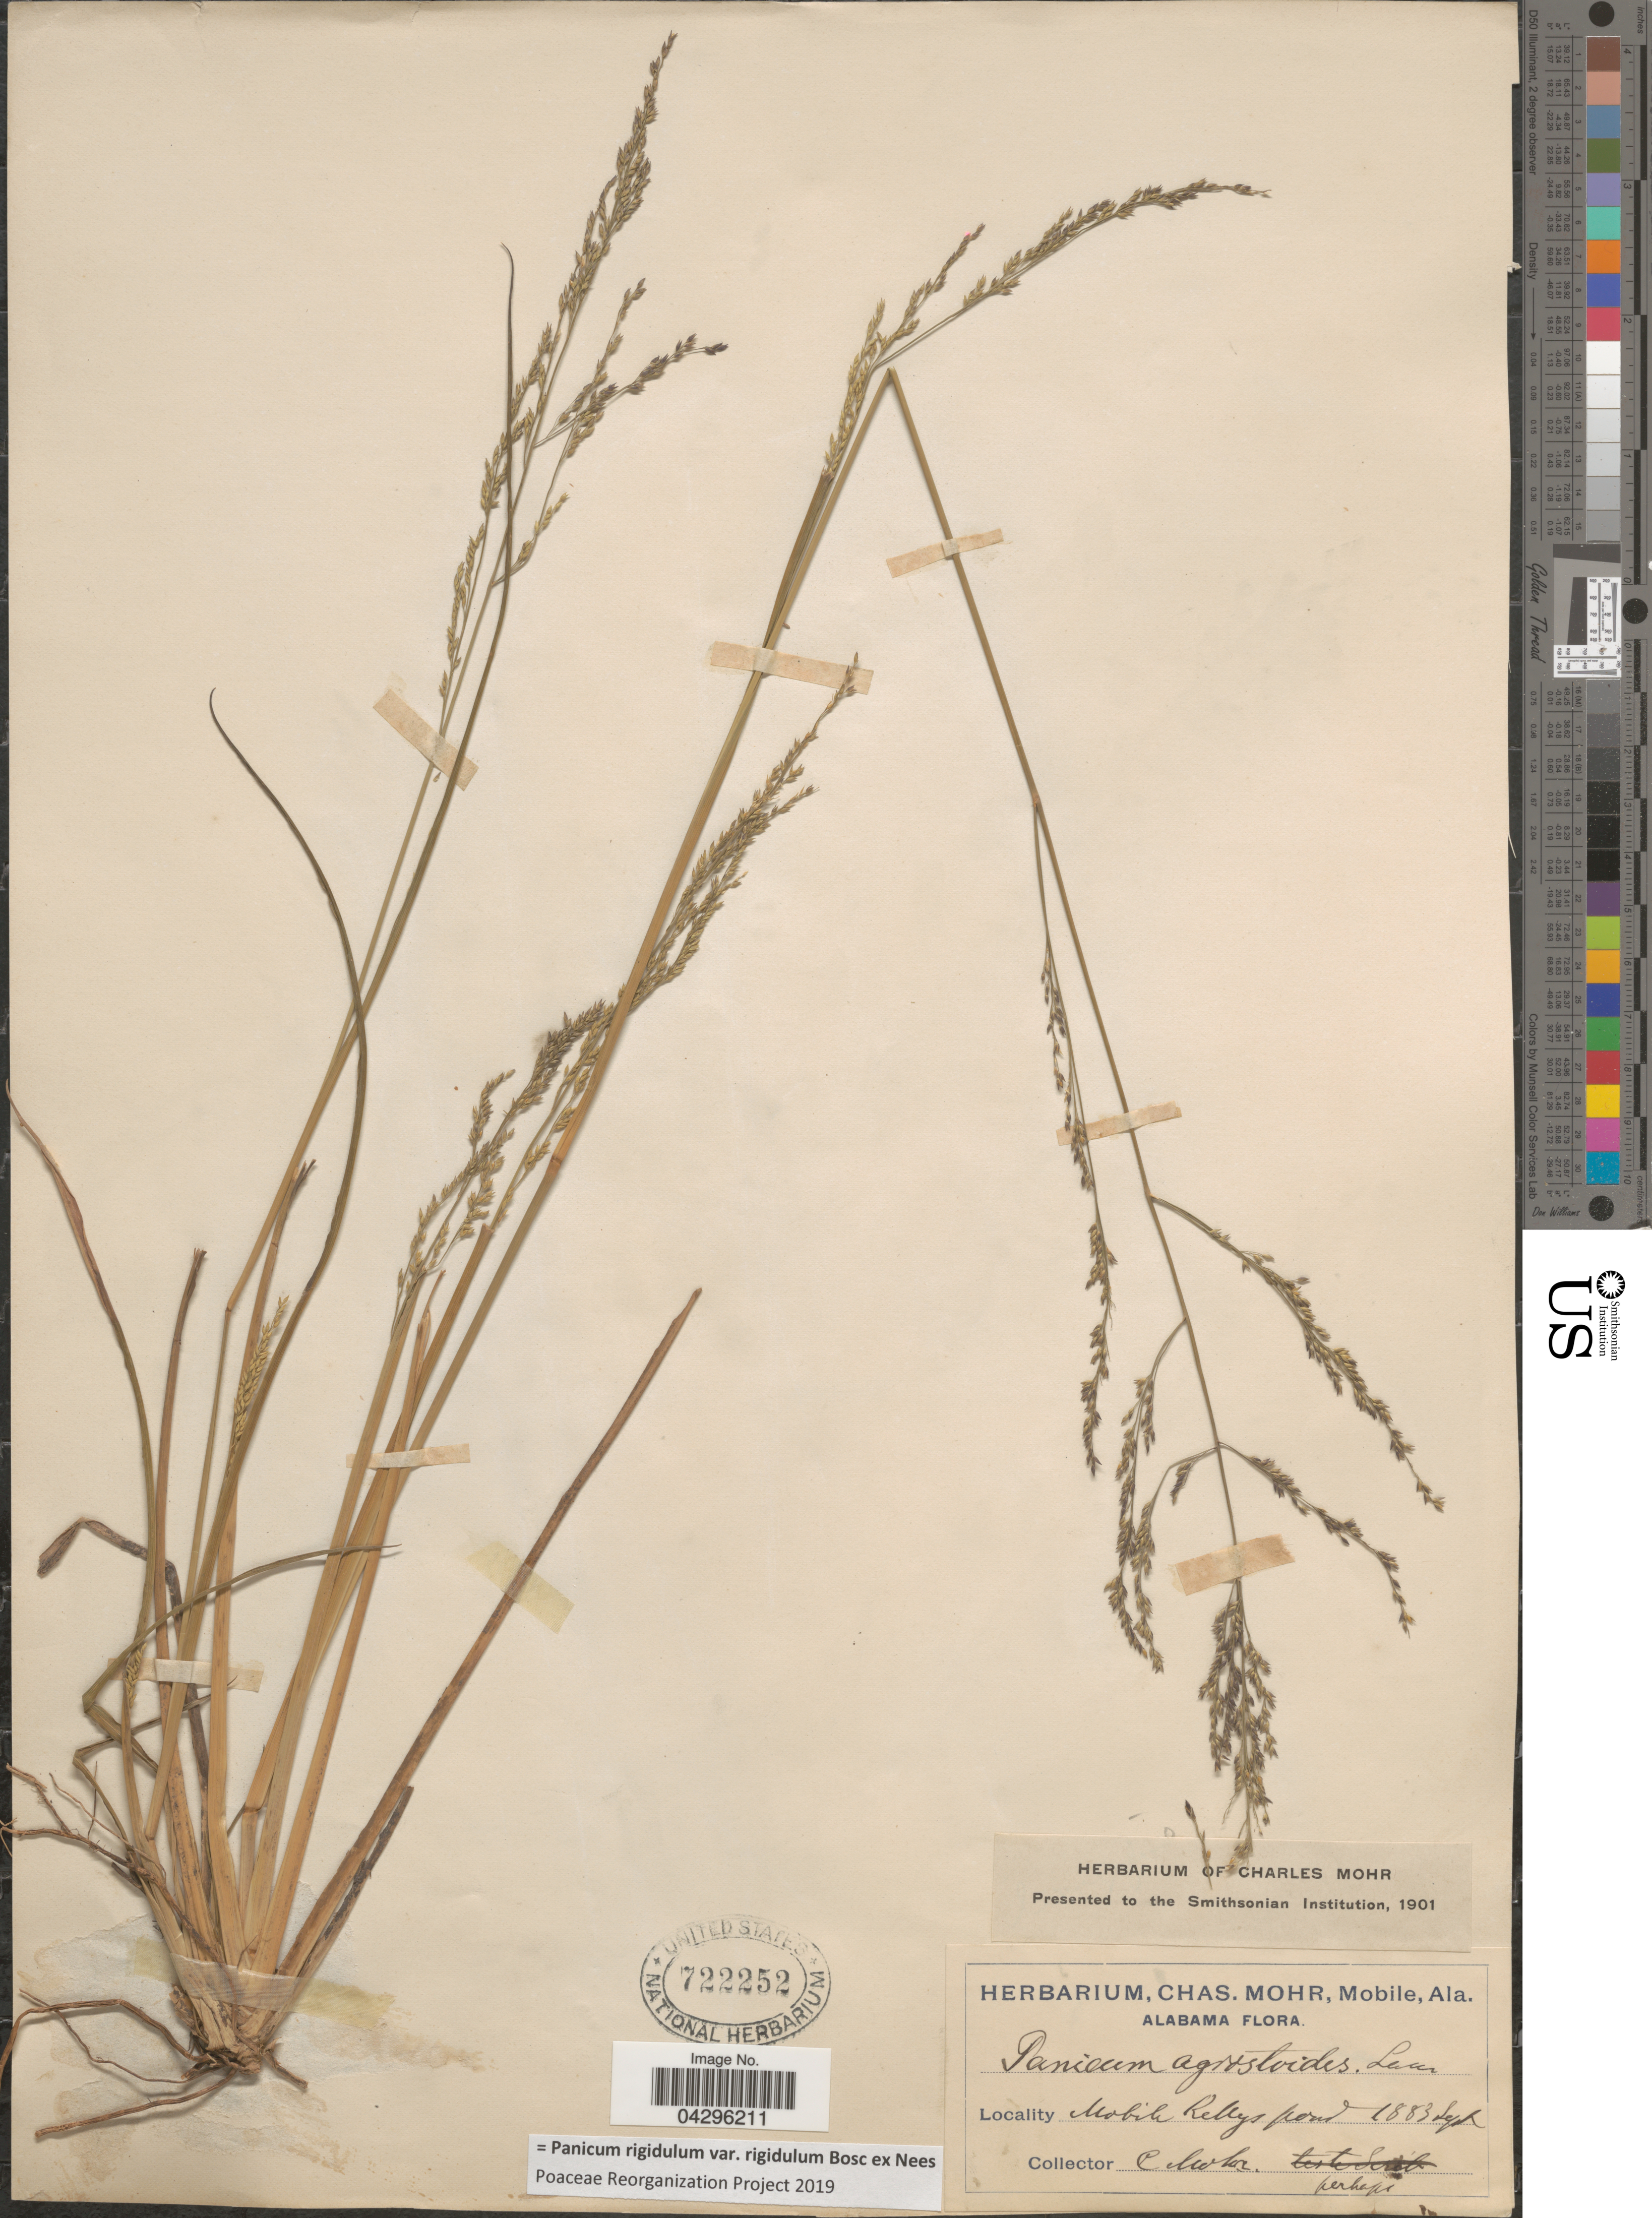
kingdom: Plantae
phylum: Tracheophyta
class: Liliopsida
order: Poales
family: Poaceae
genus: Panicum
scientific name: Panicum rigidulum var. rigidulum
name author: Bosc ex Nees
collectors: Mohr, C. T. (herbarium)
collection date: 1883-09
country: United States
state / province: Alabama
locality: Mobile Kellys pond.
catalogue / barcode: US 722252